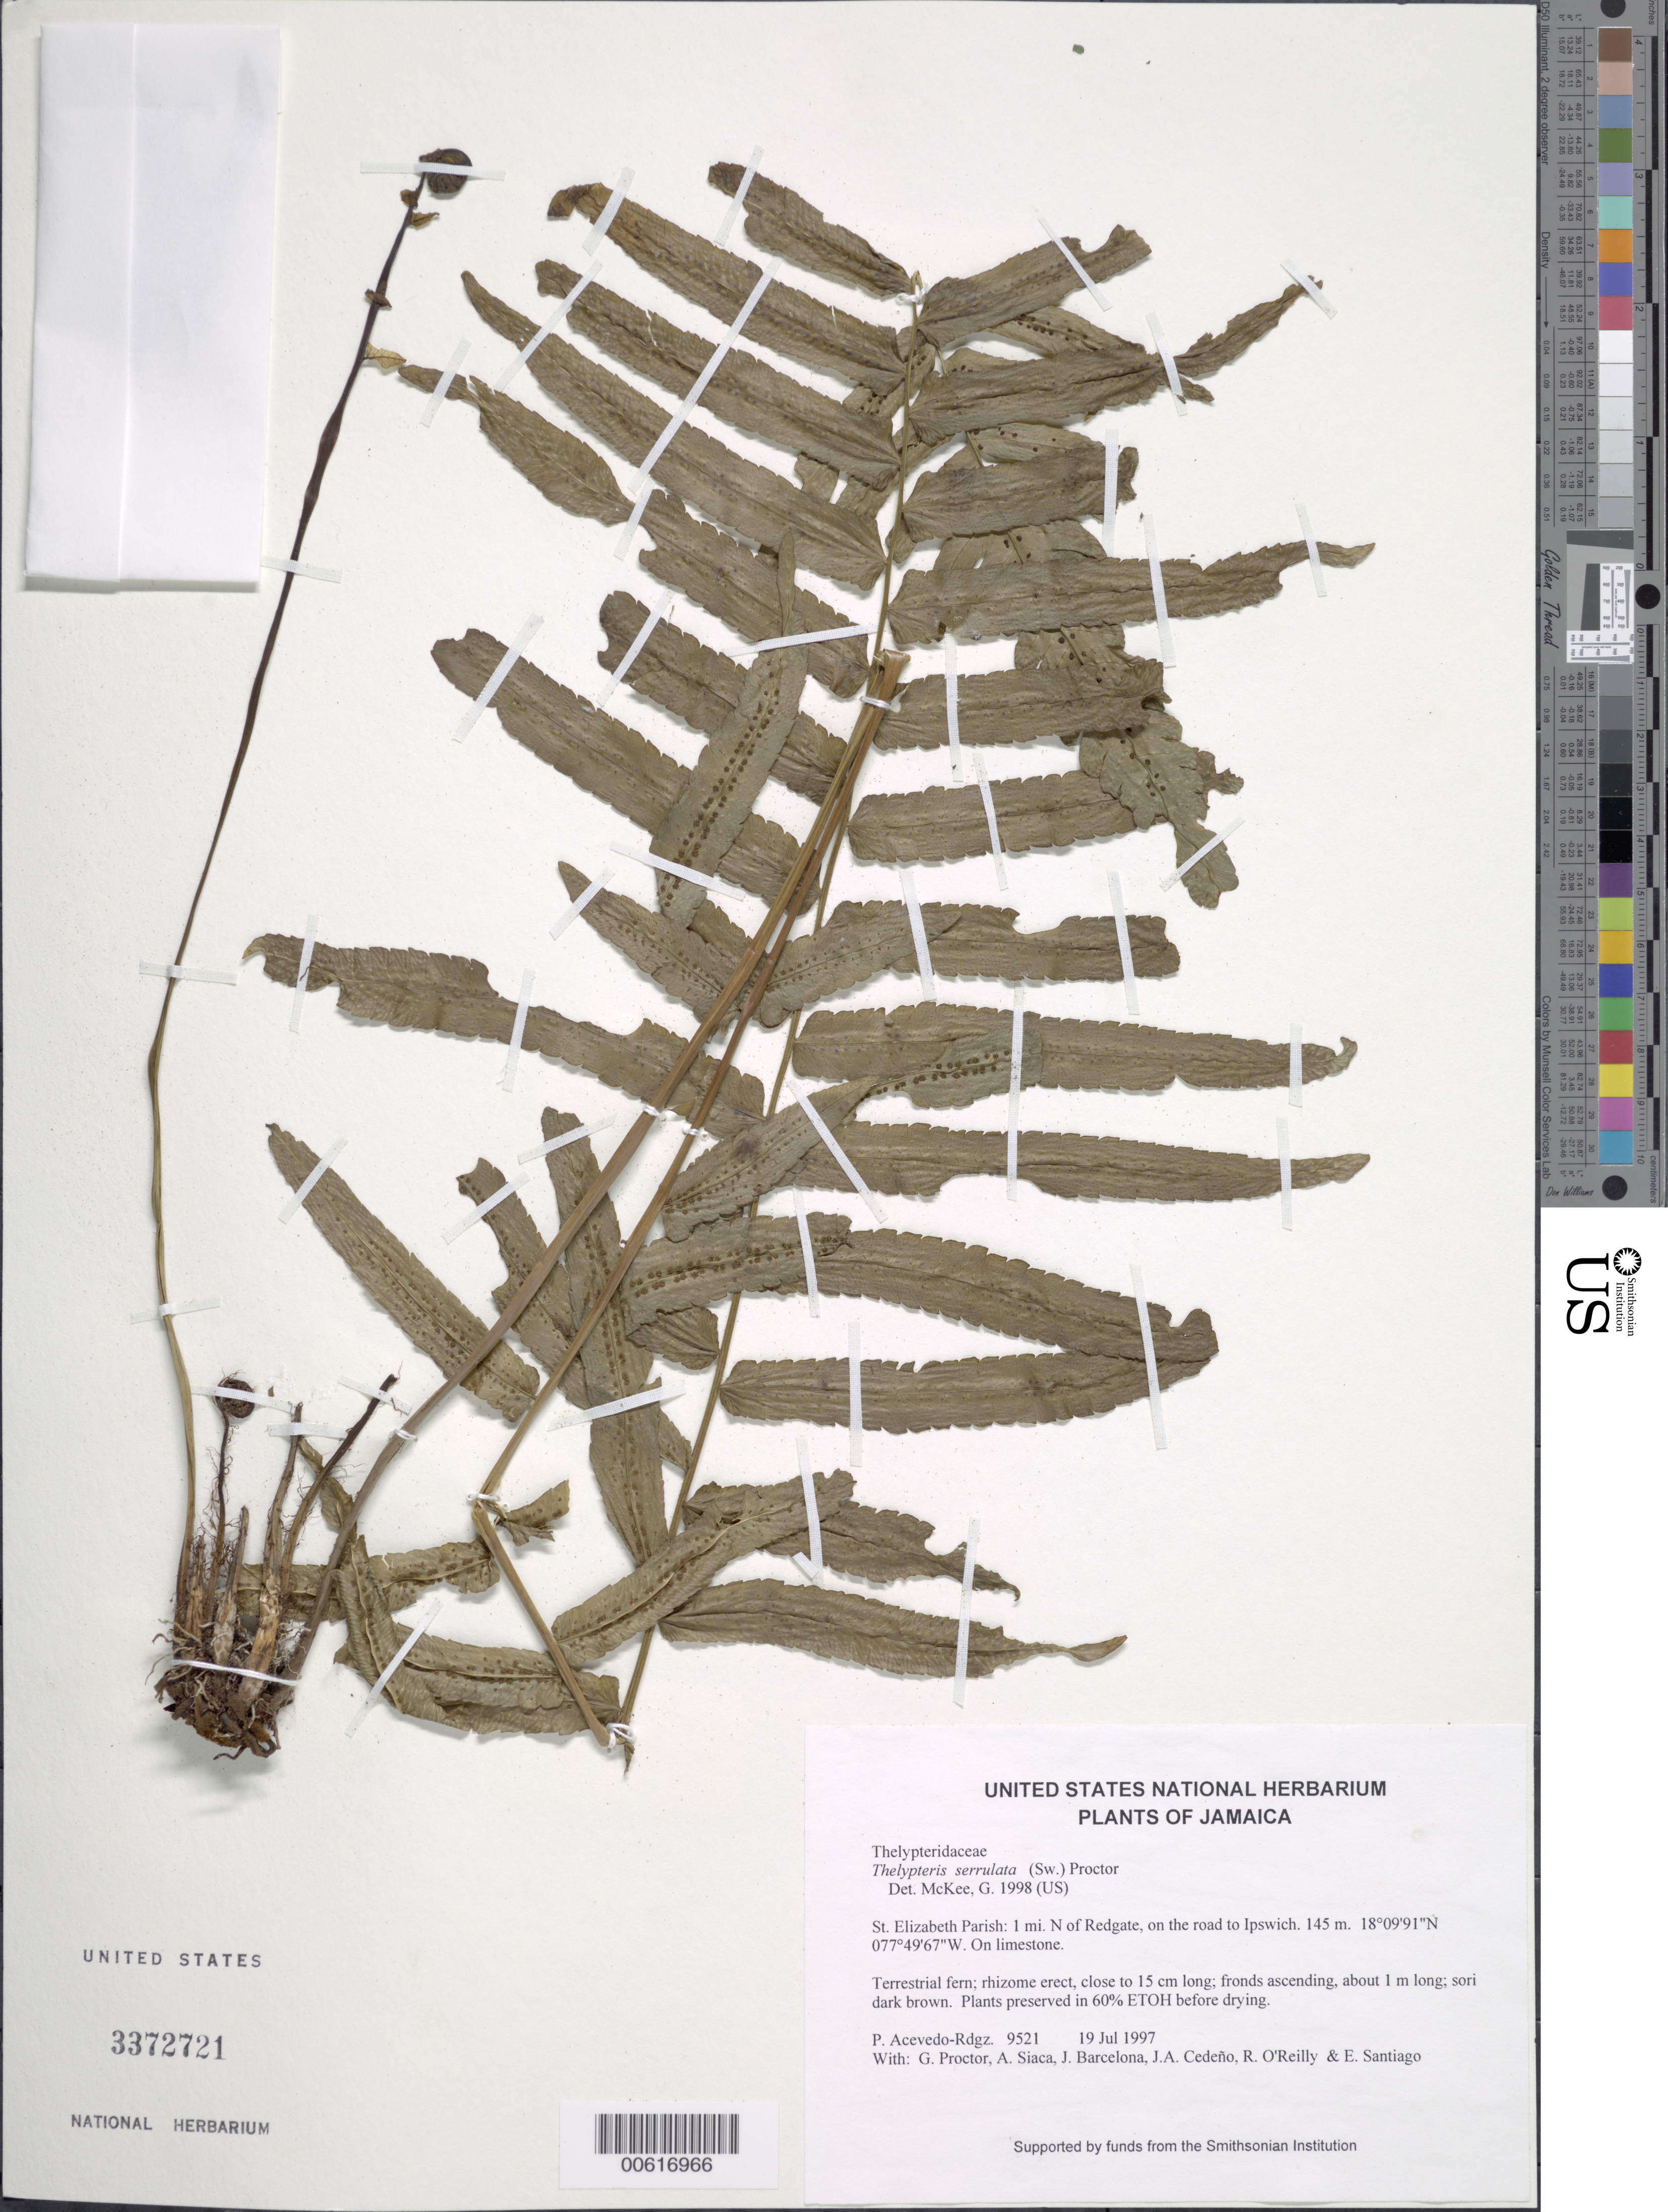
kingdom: Plantae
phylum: Tracheophyta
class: Polypodiopsida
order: Polypodiales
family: Thelypteridaceae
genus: Goniopteris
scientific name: Goniopteris serrulata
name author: (Sw.) J. Sm.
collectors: P. Acevedo-Rodr., G. R. Proctor, A. Siaca, J. Barcelona, J. A. Cedeño M. & R. O'Reilly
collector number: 9521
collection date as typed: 19 Jul 1997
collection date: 1997-07-19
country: Jamaica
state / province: Saint Elizabeth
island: Jamaica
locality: St. Elizabeth Parish: 1 mi. N of Redgate, on the road to Ipswich.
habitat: On limestone.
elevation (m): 145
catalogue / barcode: US 3372721